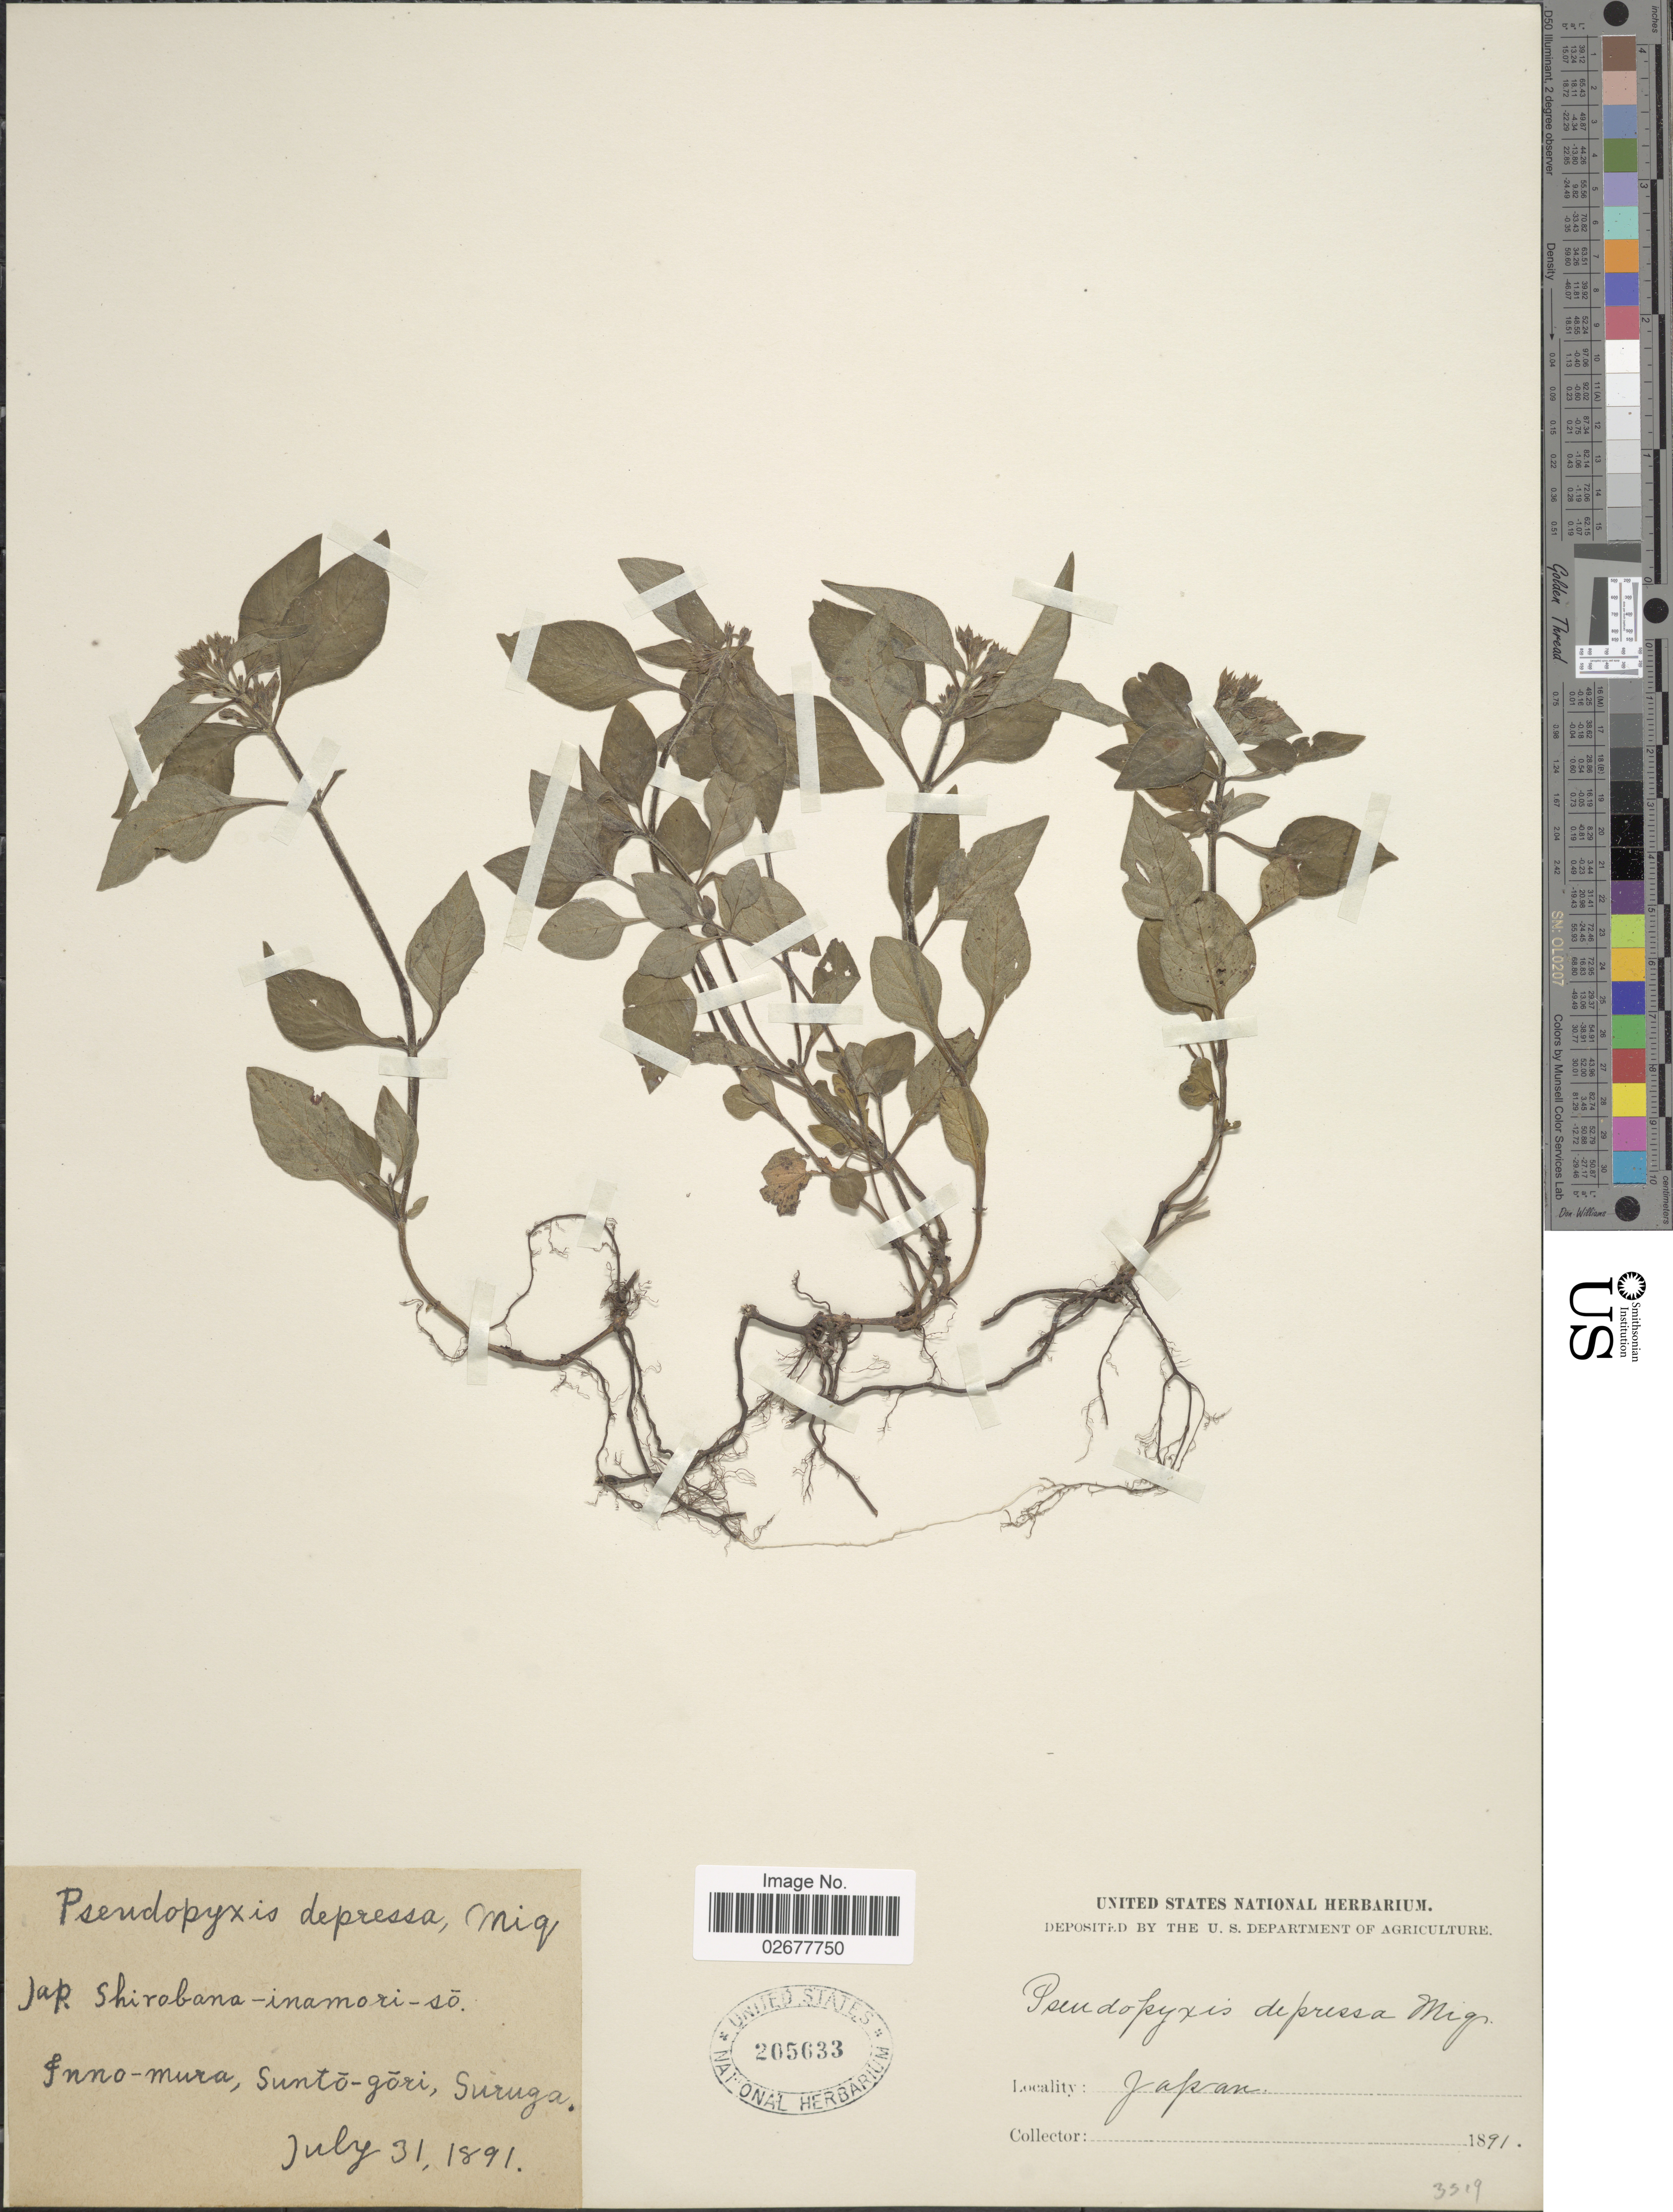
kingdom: Plantae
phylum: Tracheophyta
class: Magnoliopsida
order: Gentianales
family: Rubiaceae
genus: Pseudopyxis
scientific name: Pseudopyxis depressa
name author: Miq.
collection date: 1891-07-31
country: Japan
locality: Inno-mura, Sunto-gori, Suruga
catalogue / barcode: US 205633